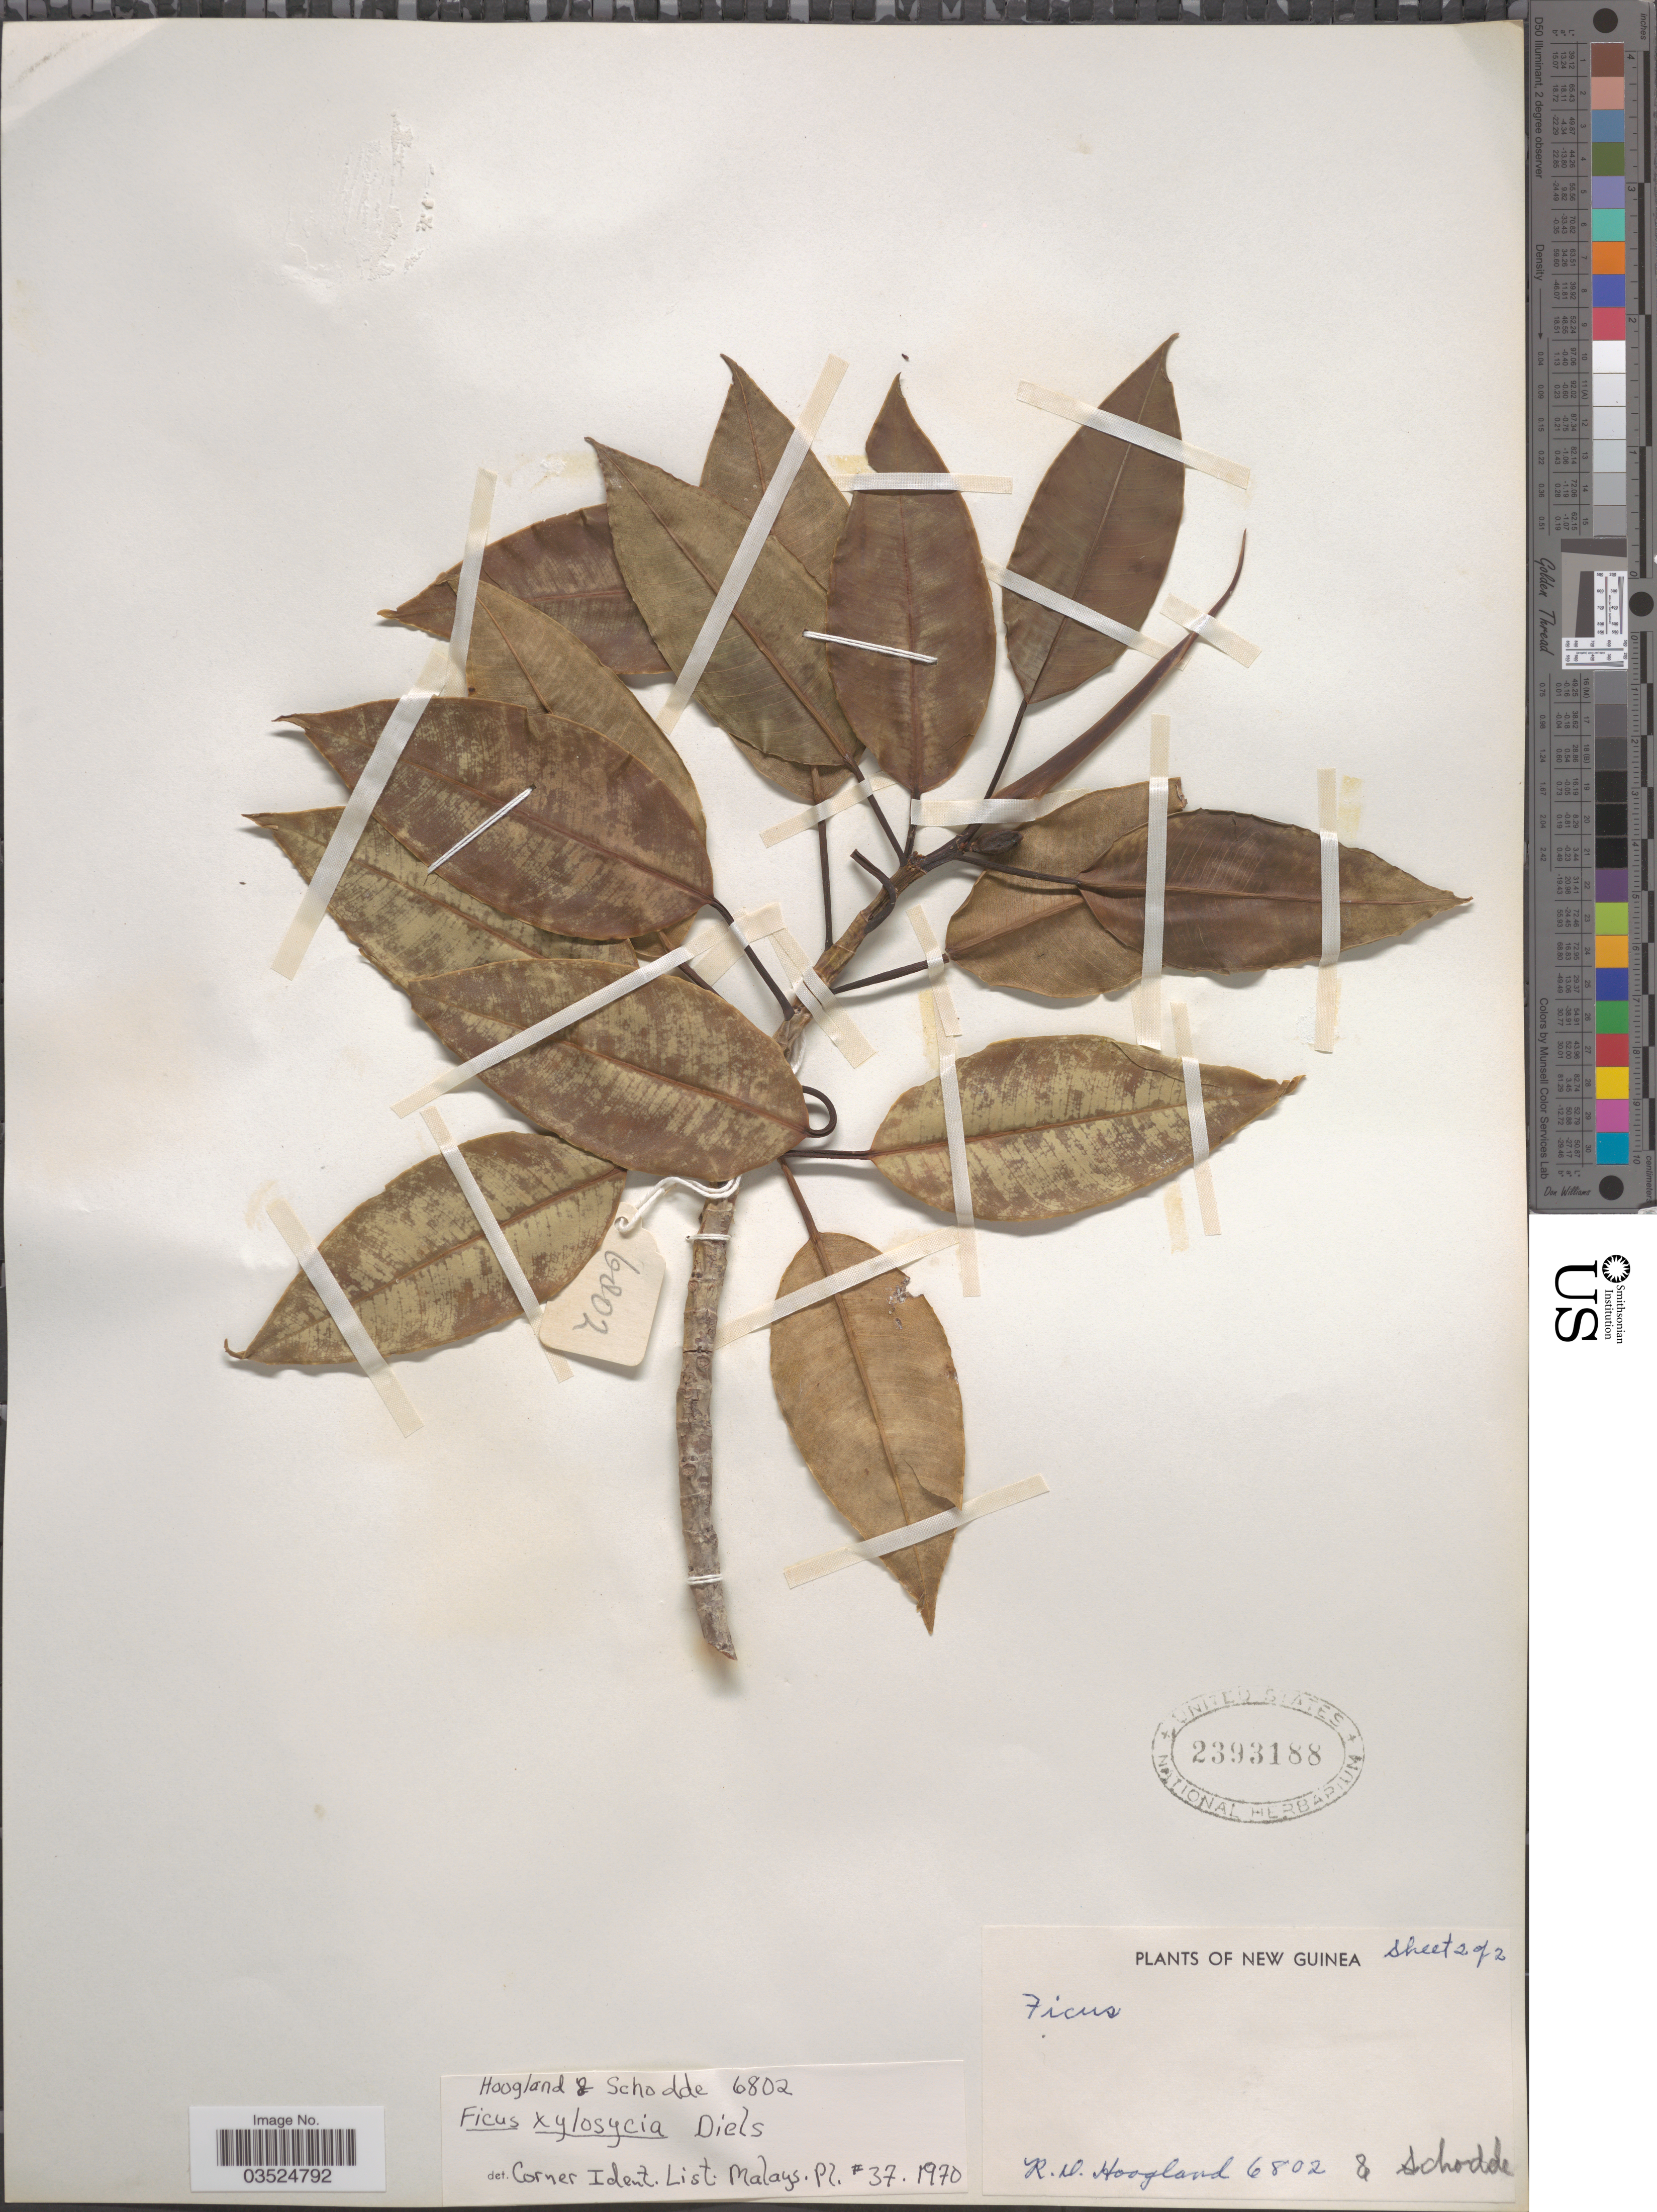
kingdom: Plantae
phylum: Tracheophyta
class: Magnoliopsida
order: Rosales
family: Moraceae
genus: Ficus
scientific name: Ficus xylosycia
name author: Diels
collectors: R. D. Hoogland & Schodde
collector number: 6802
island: New Guinea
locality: New Guinea.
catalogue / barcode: US 2393188